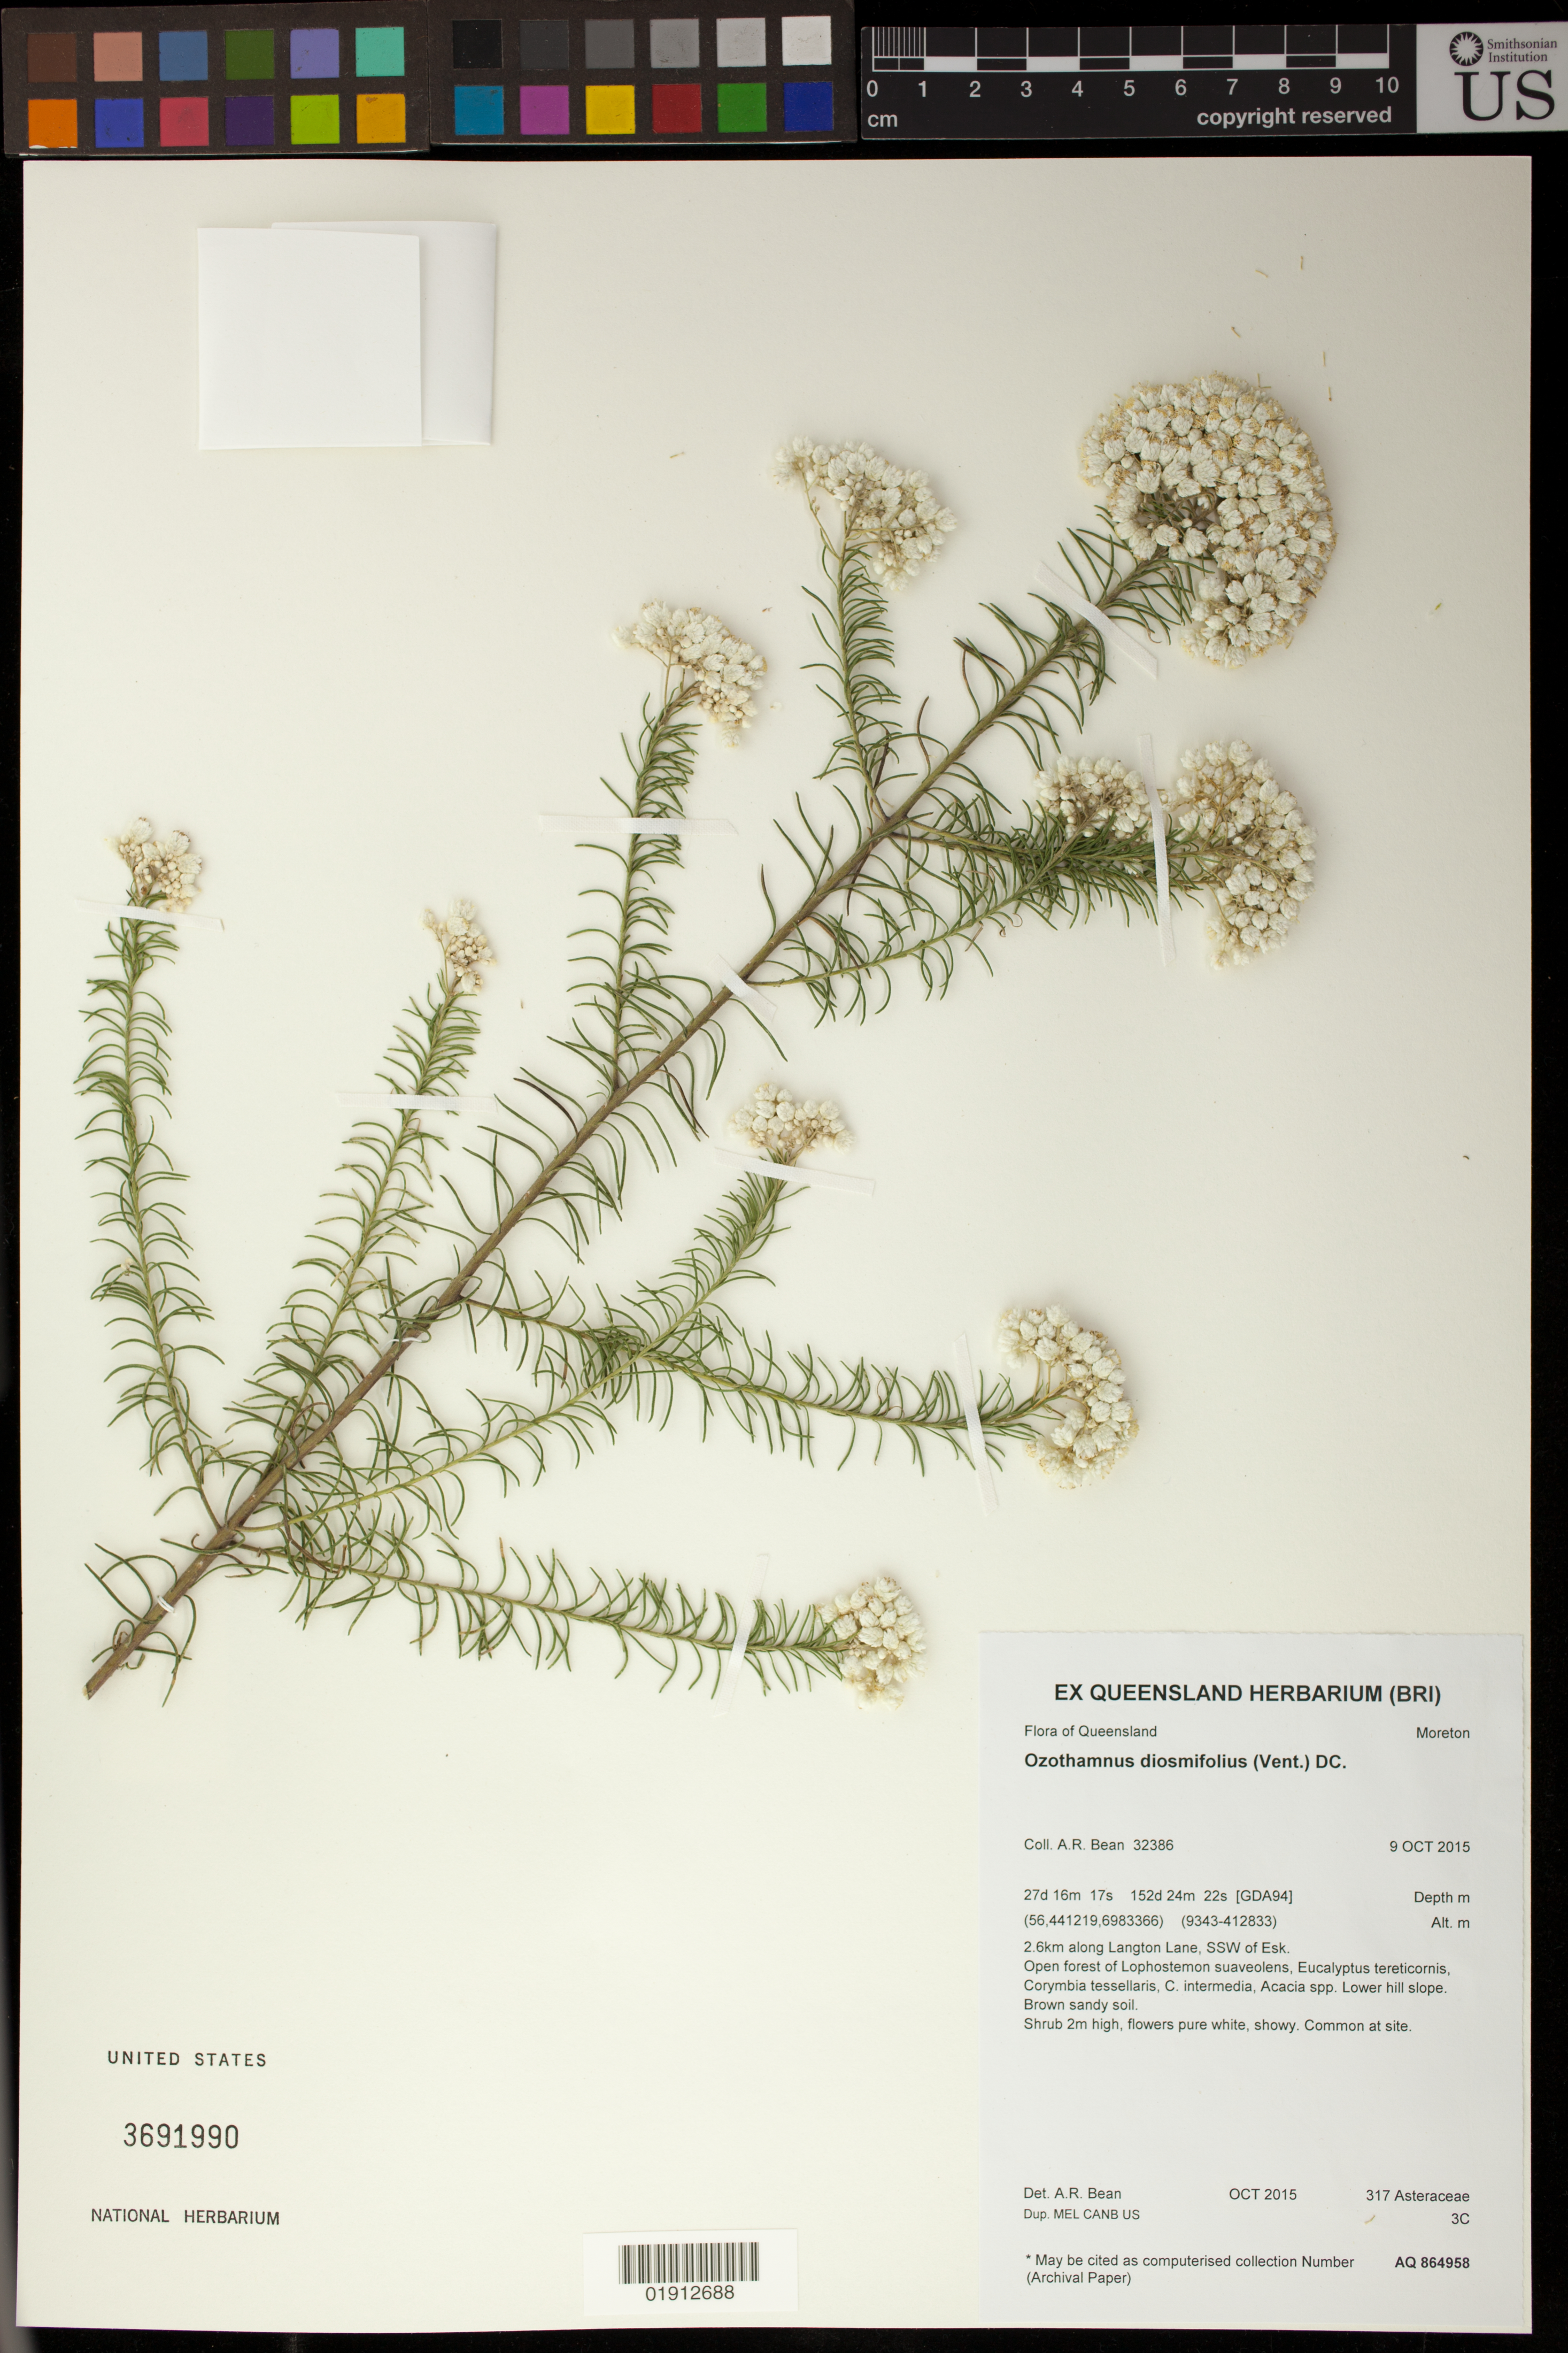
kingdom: Plantae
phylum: Tracheophyta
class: Magnoliopsida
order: Asterales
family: Asteraceae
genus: Ozothamnus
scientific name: Ozothamnus diosmifolius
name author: (Vent.) DC.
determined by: Bean, A. R.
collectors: A. R. Bean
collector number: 32386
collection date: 2015-10-09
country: Australia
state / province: Queensland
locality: Moreton, 2.6km along Langton Lane, SSW of Esk.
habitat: Open forest. Lower hill slope. Brown sandy soil.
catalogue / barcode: US 3691990